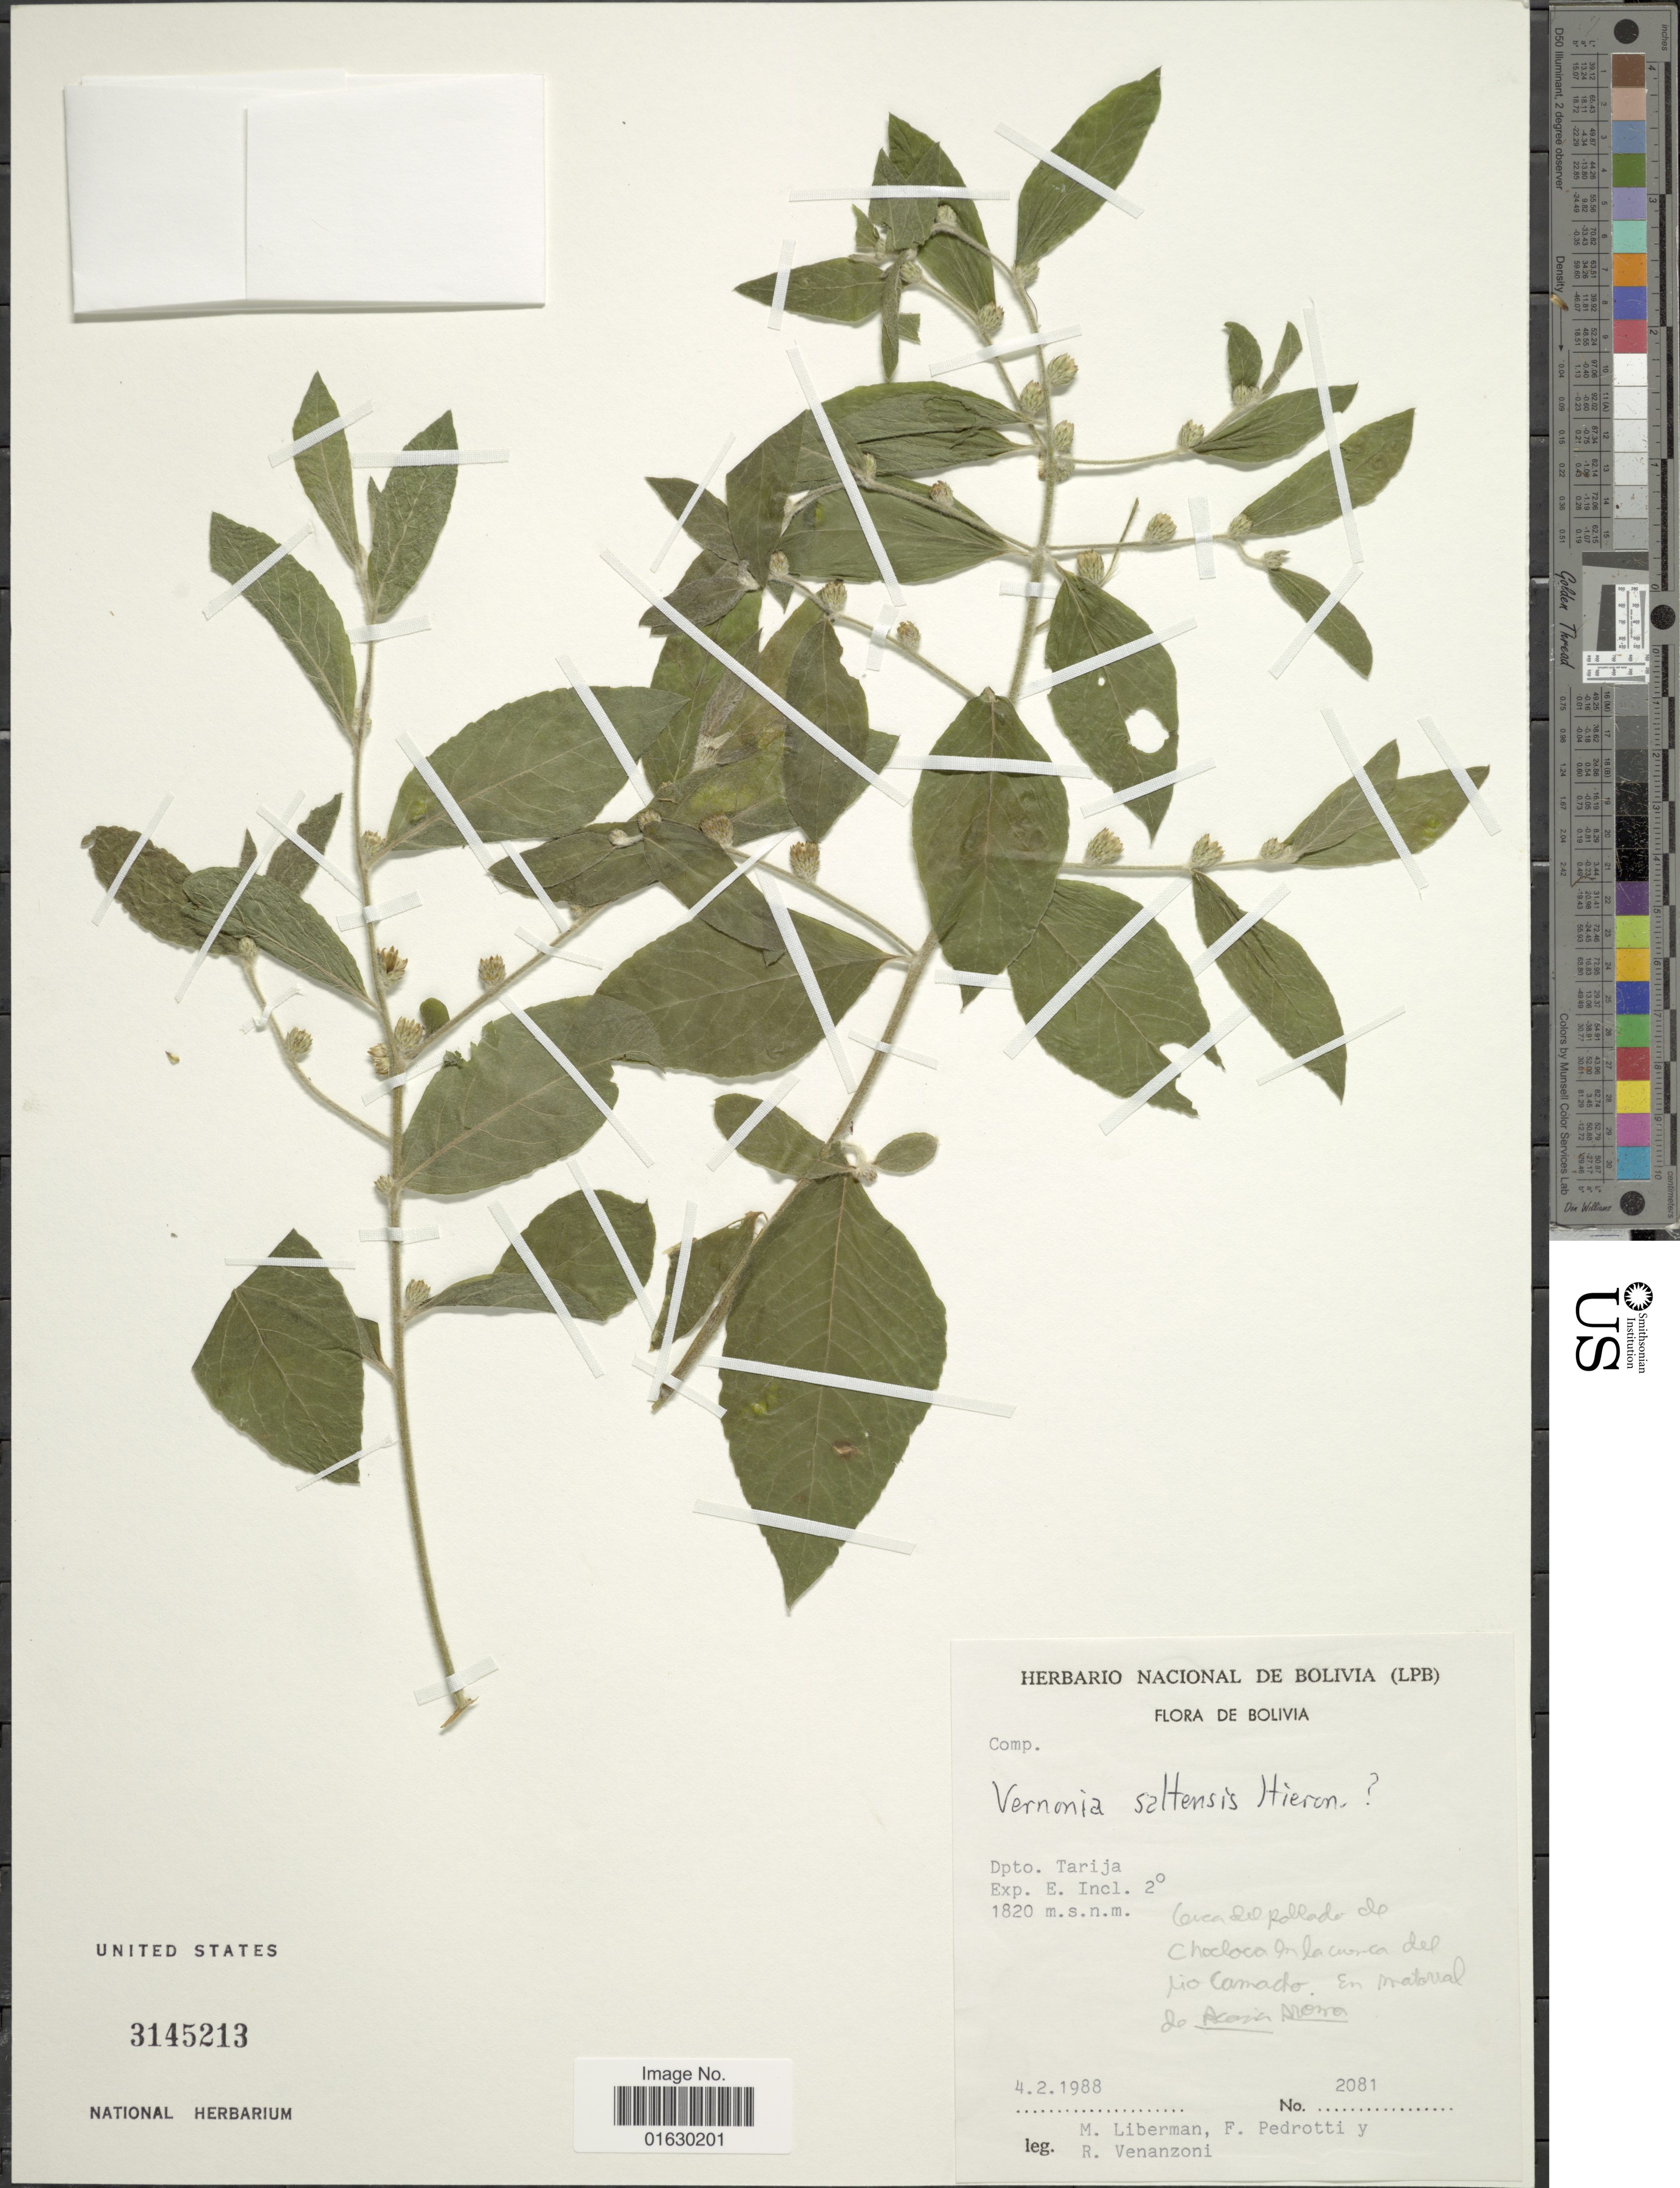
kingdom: Plantae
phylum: Tracheophyta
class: Magnoliopsida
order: Asterales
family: Asteraceae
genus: Lessingianthus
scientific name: Lessingianthus saltensis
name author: (Hieron.) H. Rob.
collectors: M. Liberman, R. Venanzoni & F. Pedrotti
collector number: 2081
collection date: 1988-02-04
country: Bolivia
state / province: Tarija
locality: Dpto. Tarija, Exp. E. Incl. 2°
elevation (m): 1820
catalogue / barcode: US 3145213